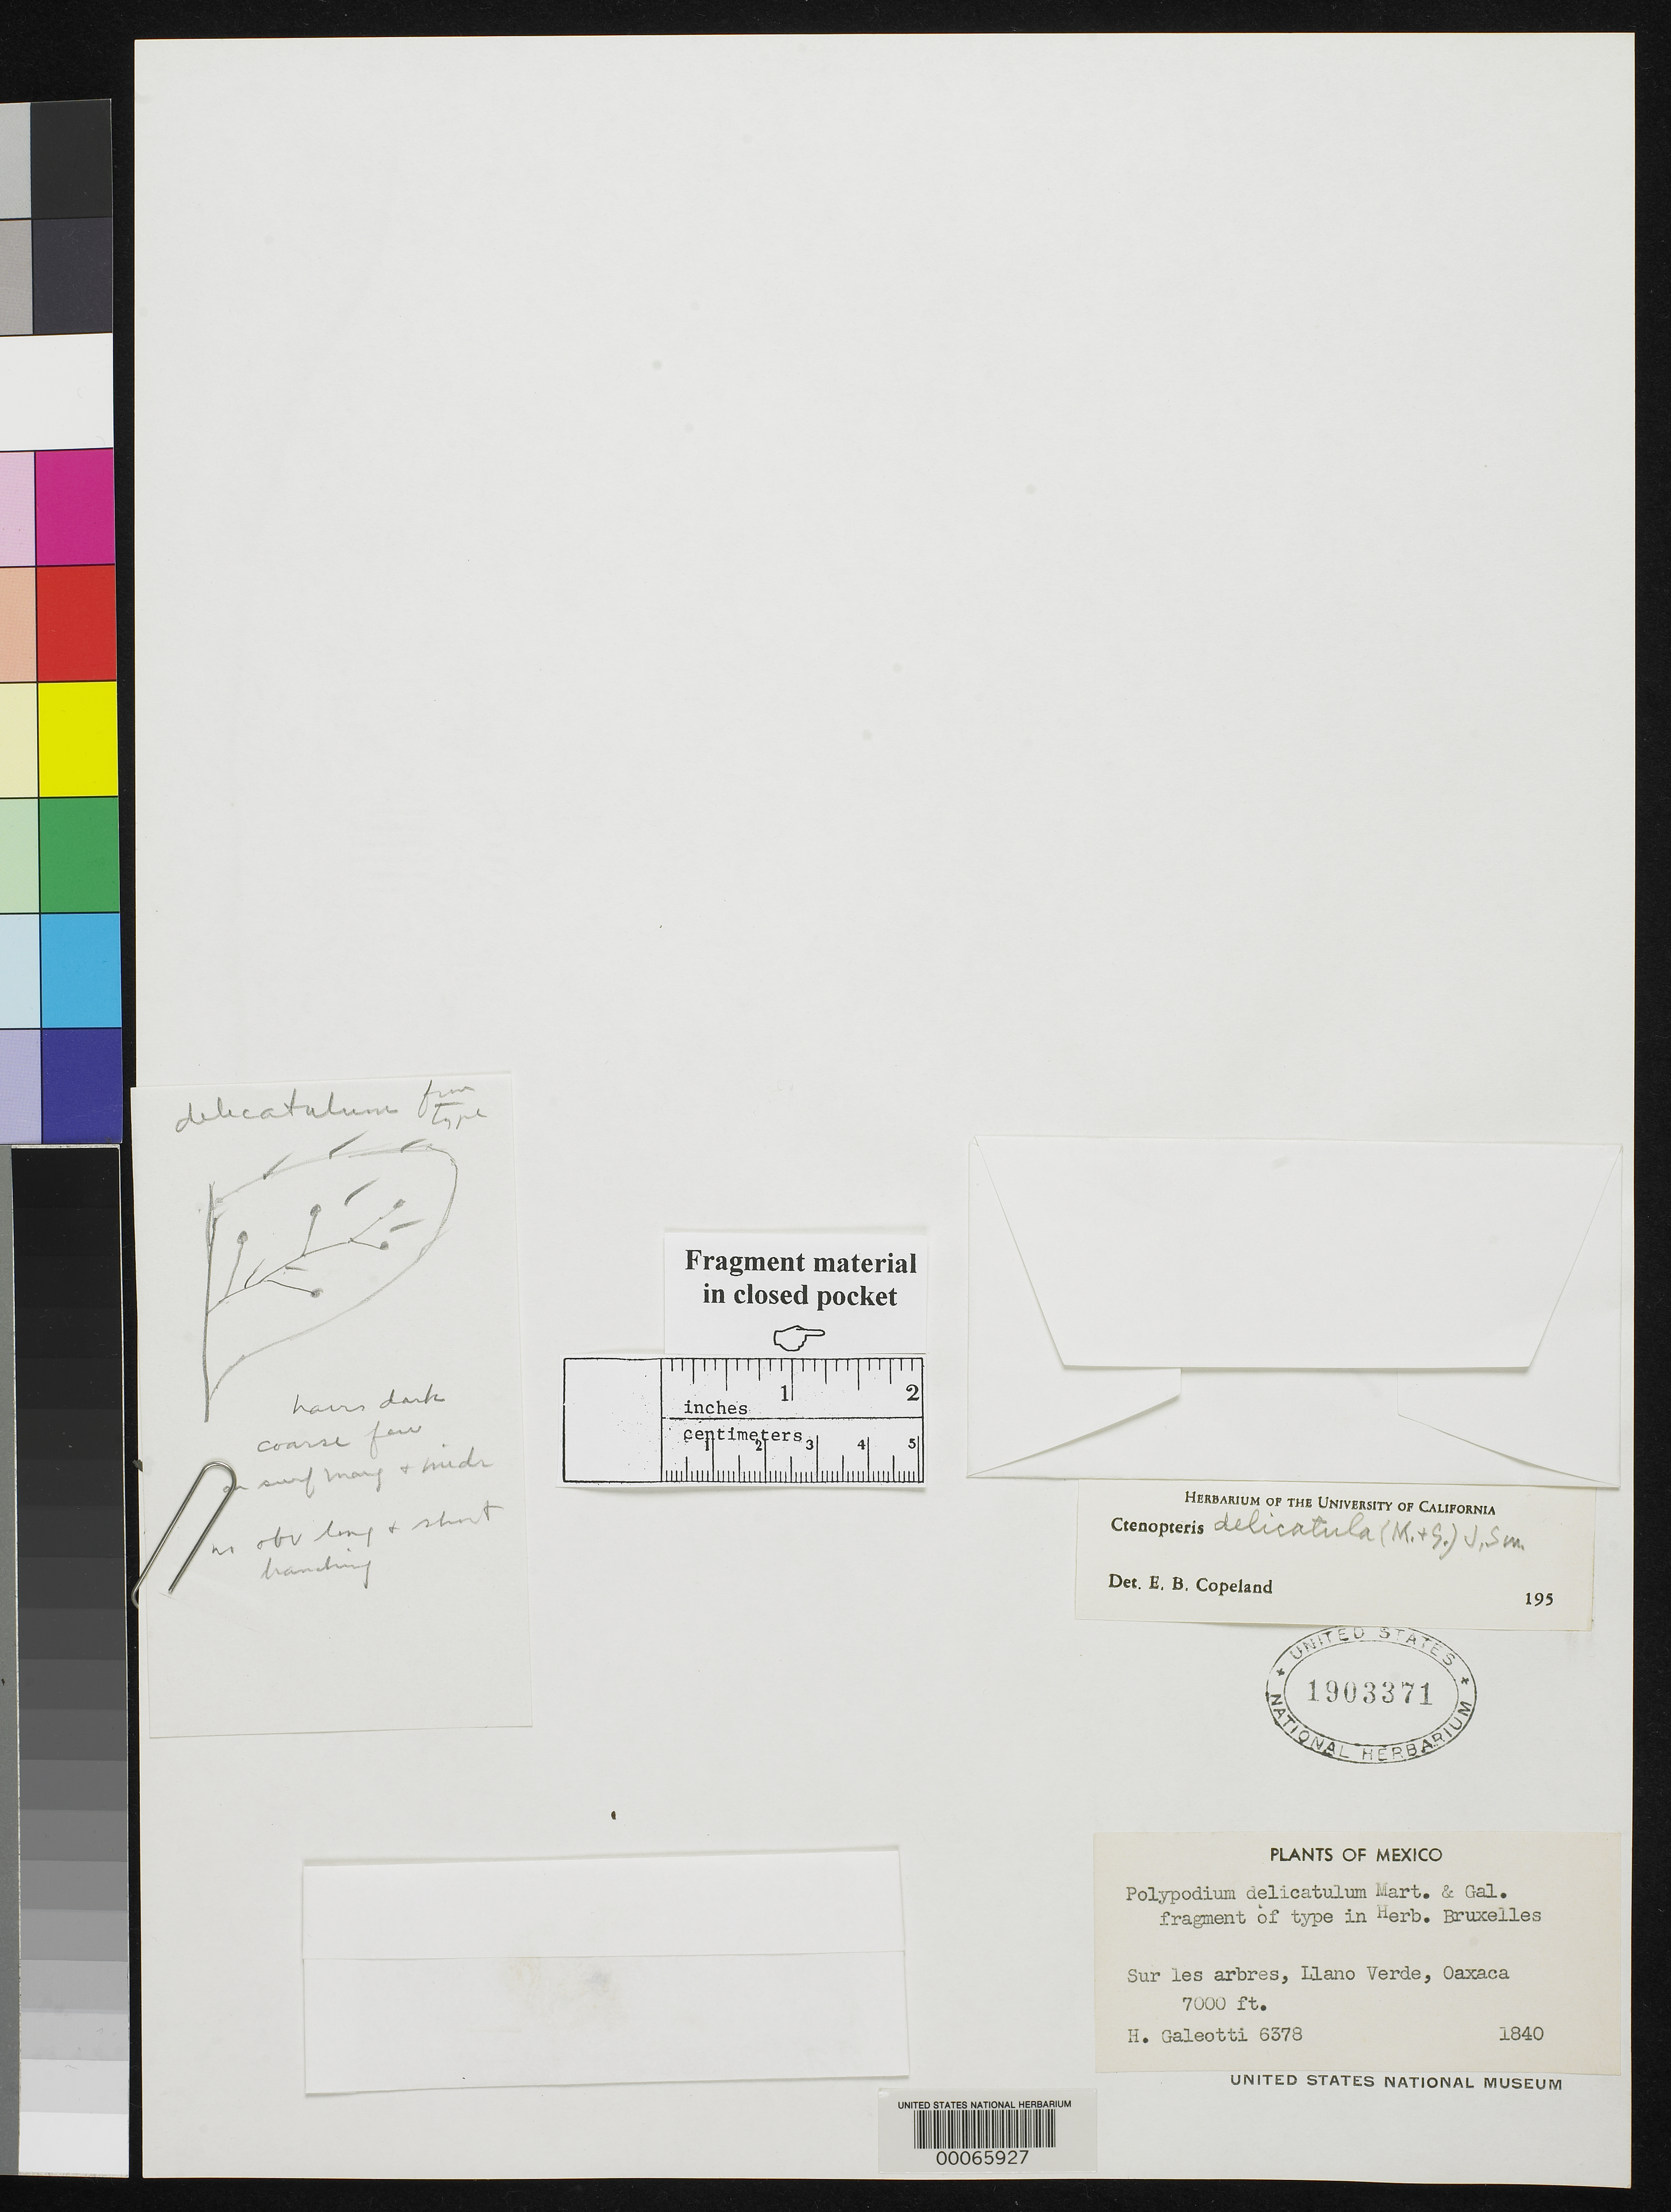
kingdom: Plantae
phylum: Tracheophyta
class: Polypodiopsida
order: Polypodiales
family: Polypodiaceae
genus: Polypodium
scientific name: Polypodium delicatulum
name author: M. Martens & Galeotti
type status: Type Fragment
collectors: H. G. Galeotti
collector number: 6378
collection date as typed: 1840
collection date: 1840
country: Mexico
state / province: Oaxaca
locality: Sur les arbres, Llano Verde.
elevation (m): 2134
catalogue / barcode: US 1903371